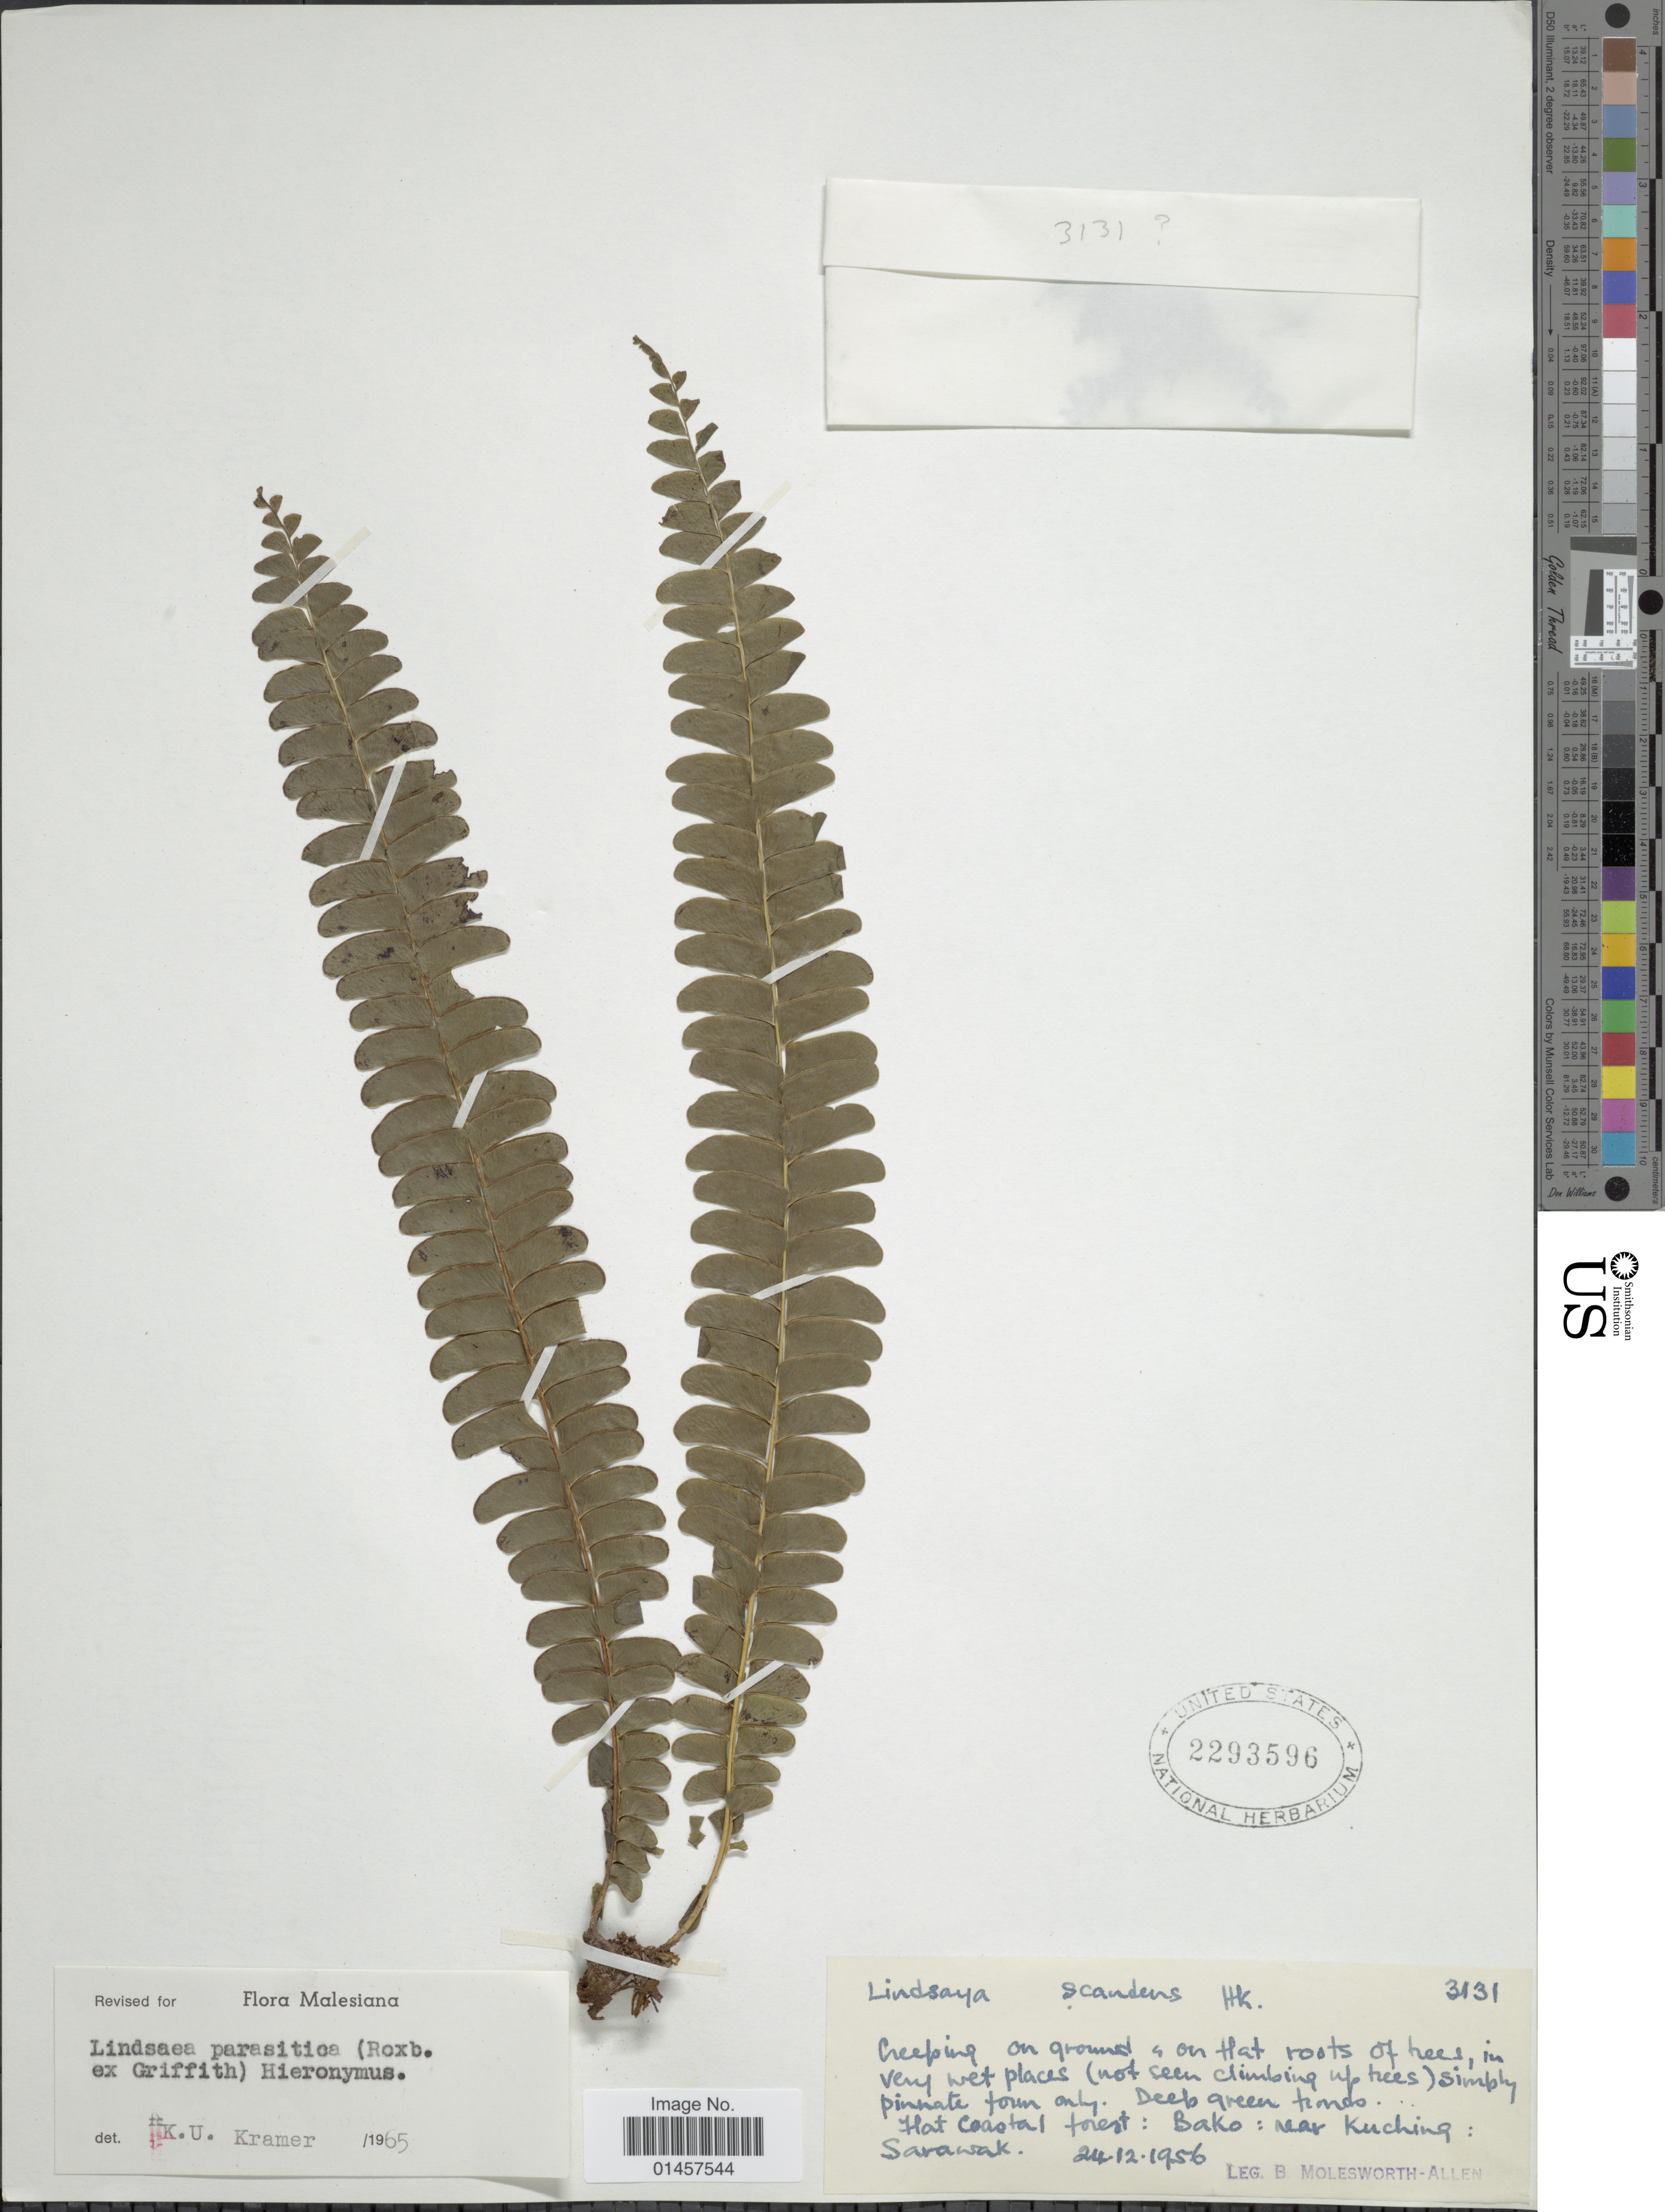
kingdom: Plantae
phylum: Tracheophyta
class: Polypodiopsida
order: Polypodiales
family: Lindsaeaceae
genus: Nesolindsaea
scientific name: Nesolindsaea caudata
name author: (Hook.) Lehtonen & Christenh.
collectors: B. E. G. Molesworth-Allen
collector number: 3131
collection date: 1956-12-24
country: Malaysia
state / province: Sarawak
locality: Flat coastal forest: Bako, near Kuching: Sarawak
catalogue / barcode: US 2293596